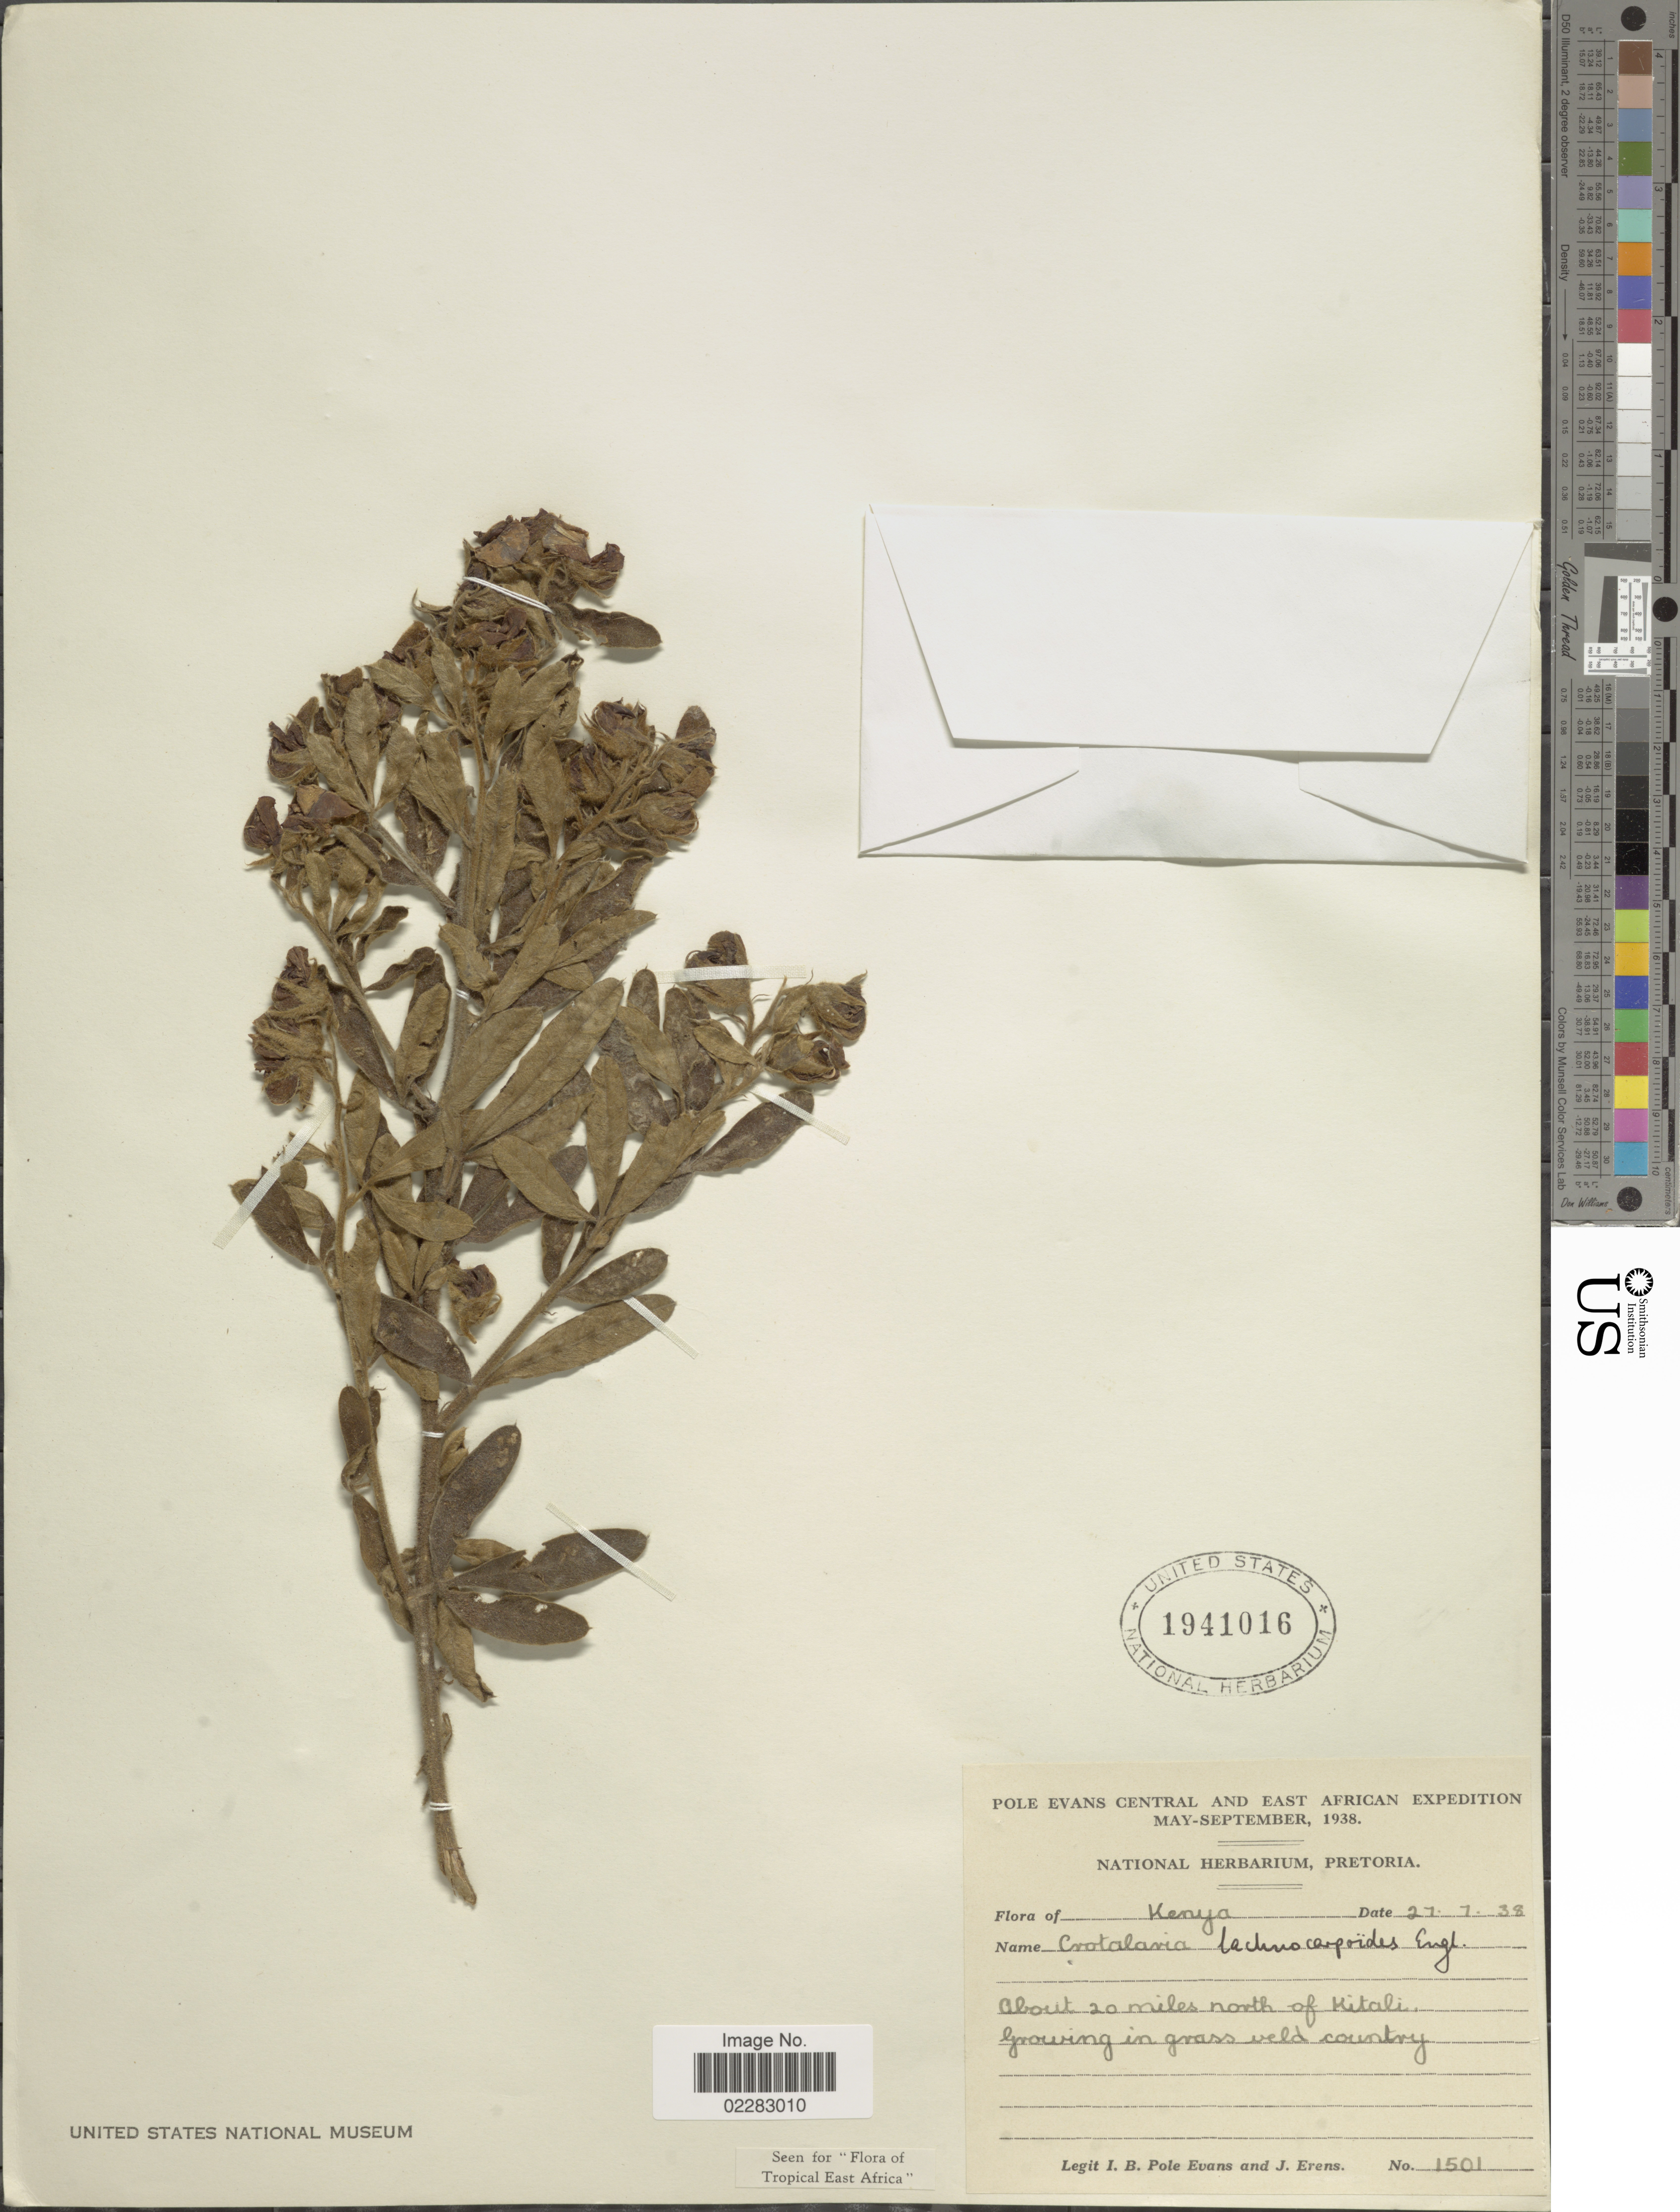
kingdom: Plantae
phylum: Tracheophyta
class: Magnoliopsida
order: Fabales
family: Fabaceae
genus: Crotalaria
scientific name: Crotalaria lachnocarpoides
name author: Engl.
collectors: I. B. Pole-Evans & J. Erens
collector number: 1501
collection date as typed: Transcribed d/m/y: 27/7/38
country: Kenya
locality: About 20 miles north of Kitali.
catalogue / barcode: US 1941016